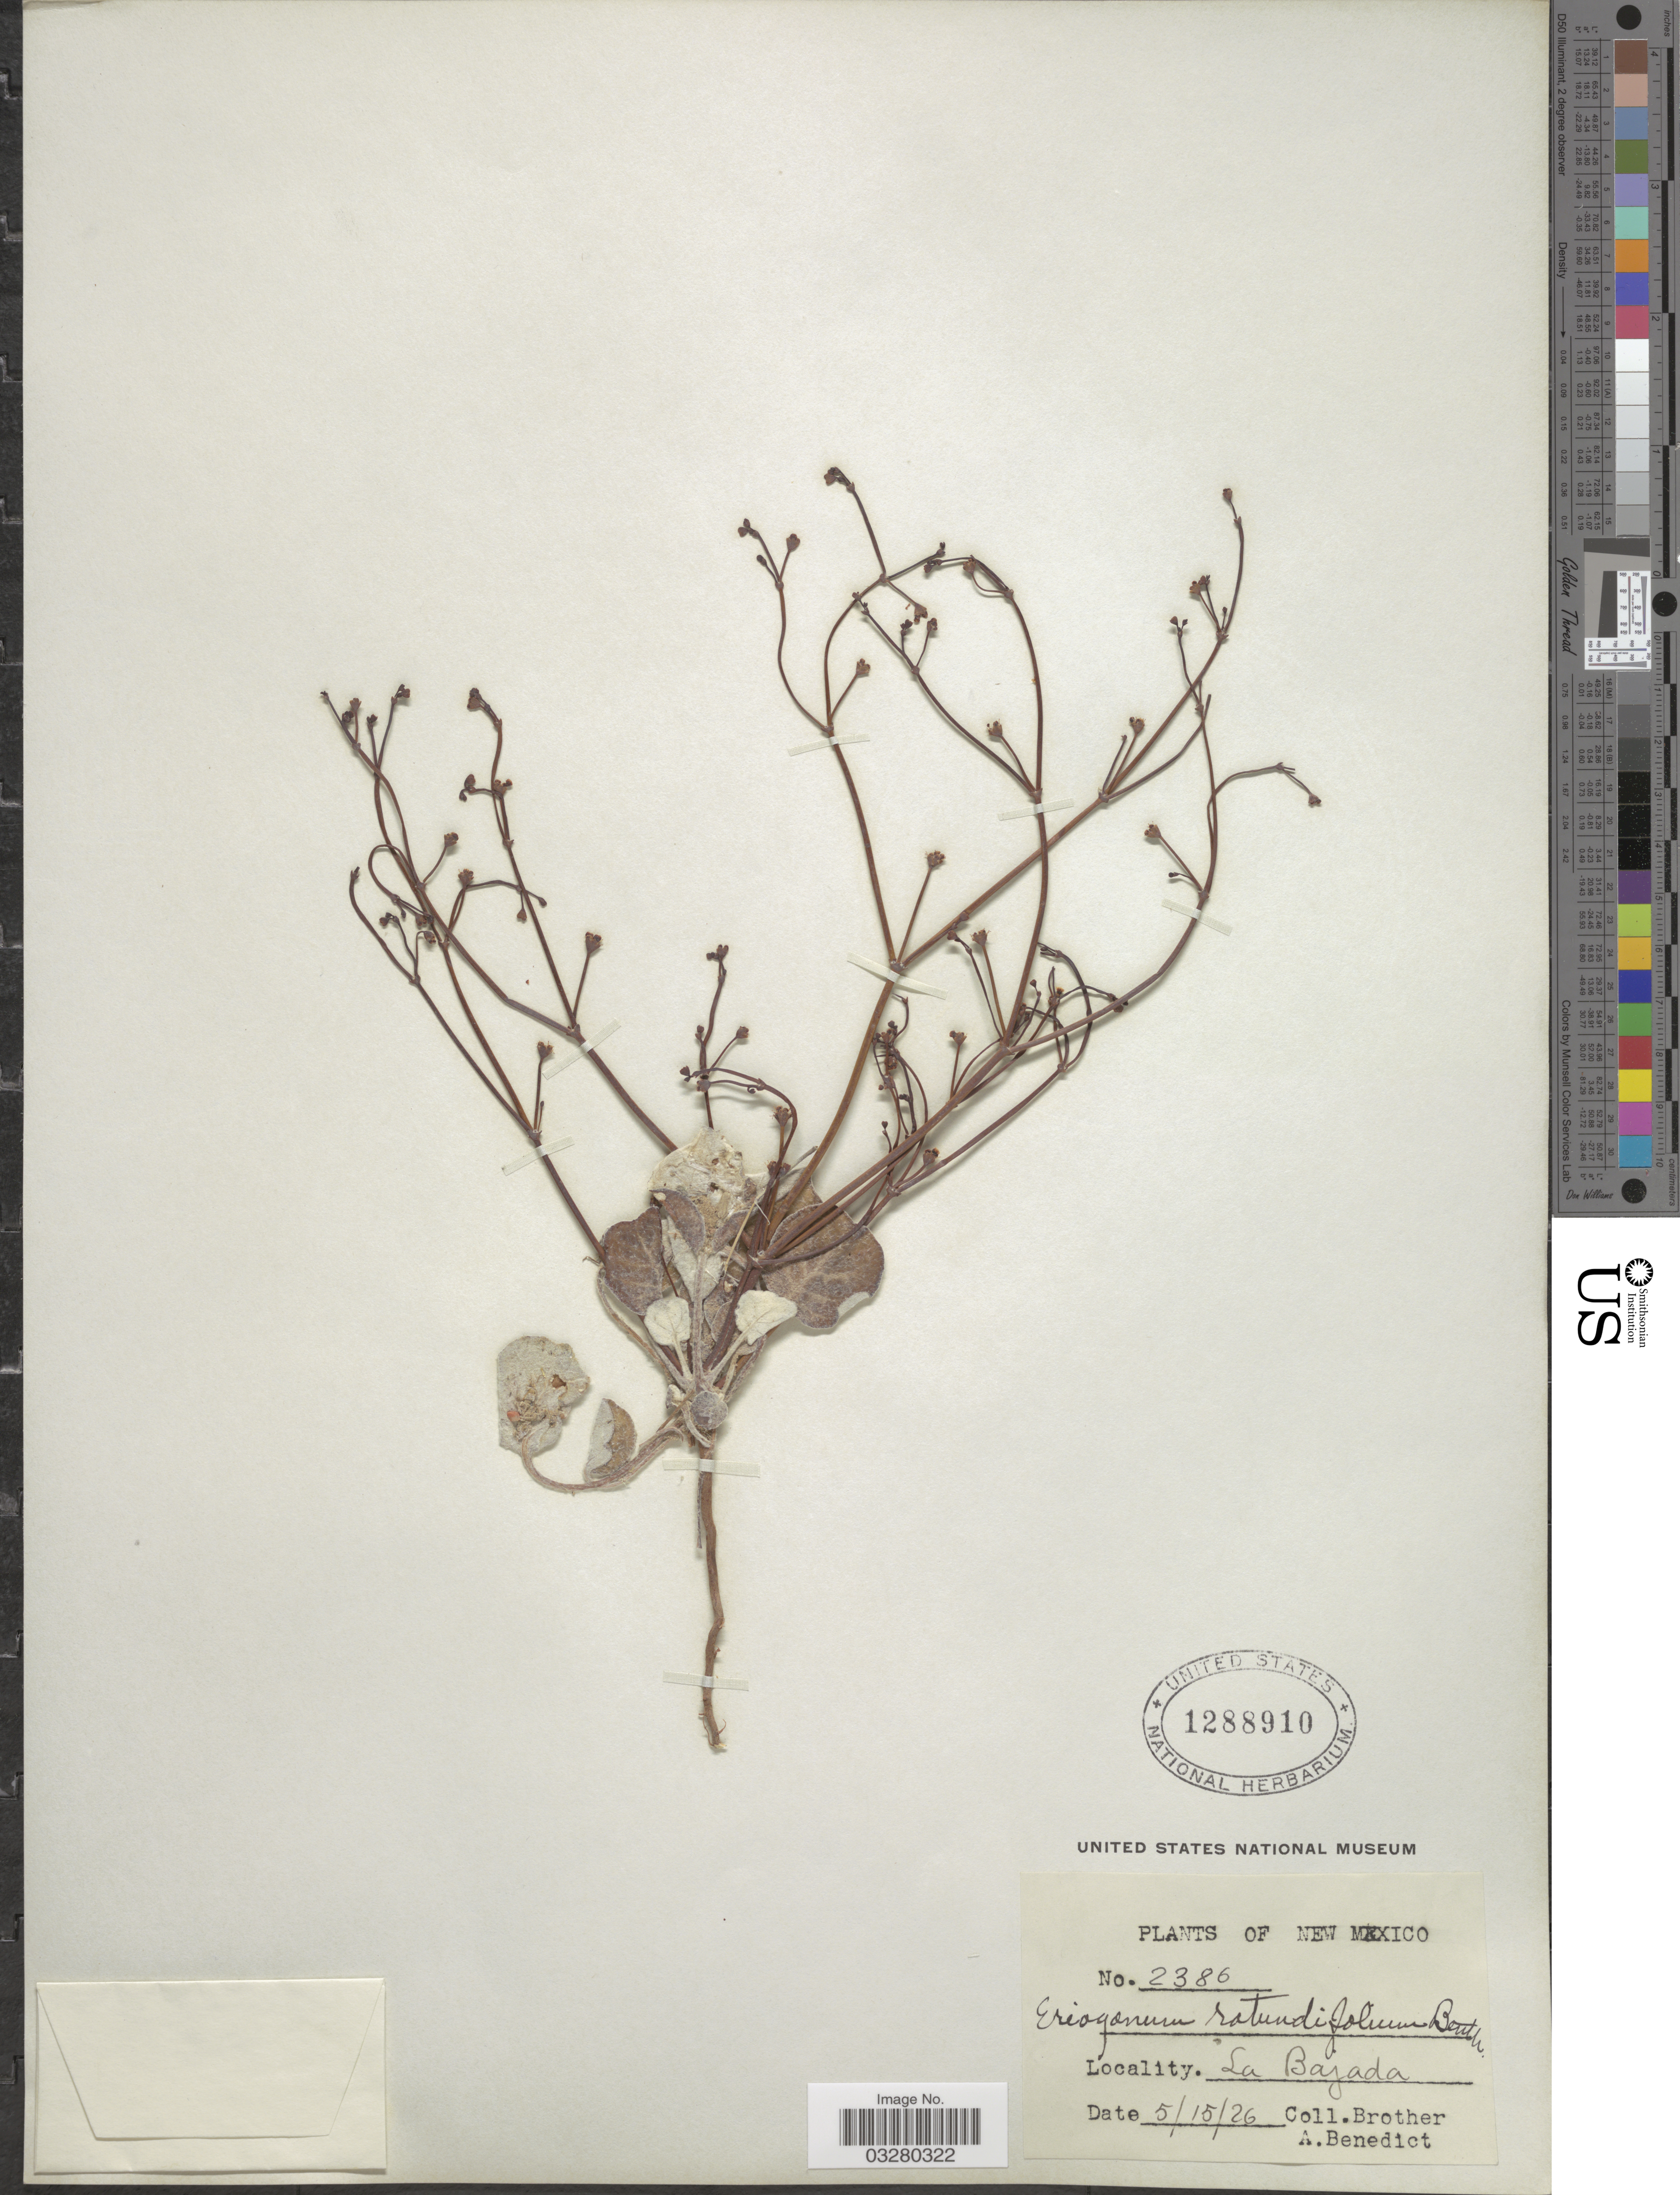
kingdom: Plantae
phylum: Tracheophyta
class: Magnoliopsida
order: Caryophyllales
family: Polygonaceae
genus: Eriogonum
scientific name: Eriogonum rotundifolium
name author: Benth. in DC.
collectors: Bro. Benedict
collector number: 2386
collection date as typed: Transcribed d/m/y: 15/5/26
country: United States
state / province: New Mexico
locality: La Bajada.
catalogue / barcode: US 1288910